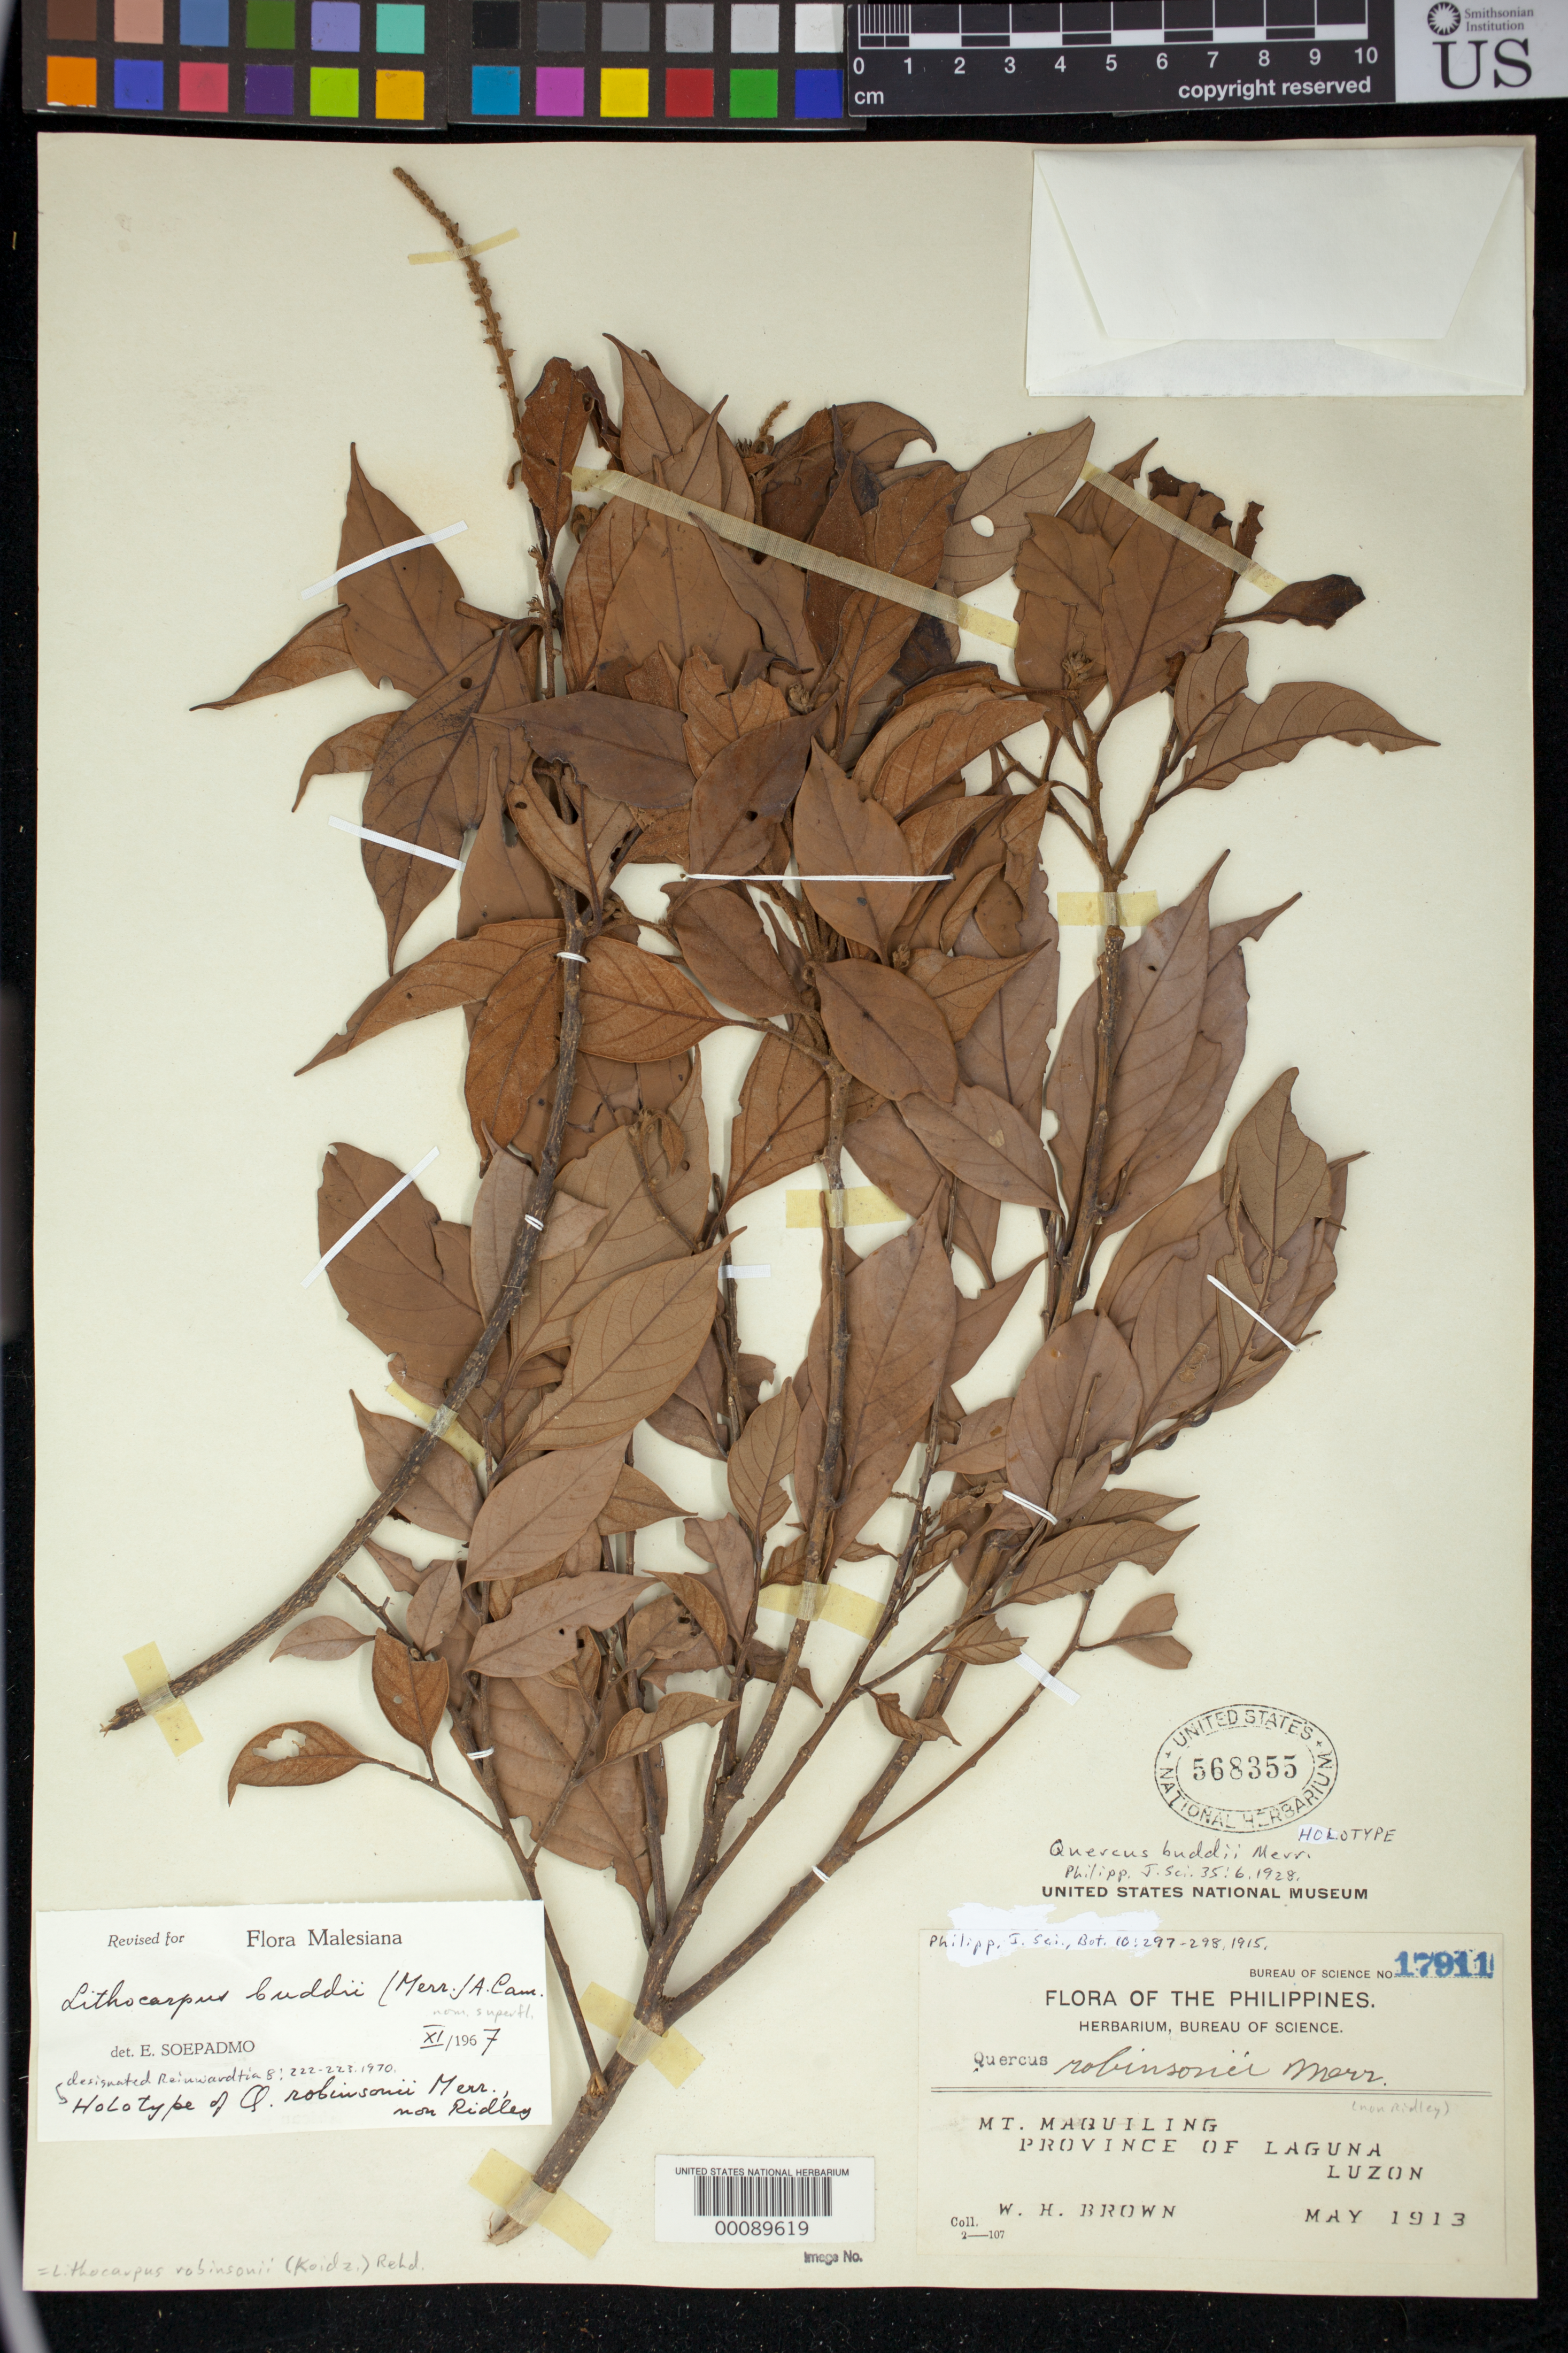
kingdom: Plantae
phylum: Tracheophyta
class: Magnoliopsida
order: Fagales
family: Fagaceae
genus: Quercus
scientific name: Quercus robinsonii Merr., nom. illeg.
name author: Merr.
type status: Lectotype; Type Collection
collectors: W. H. Brown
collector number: Bur. Sci. 17911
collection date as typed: May 1913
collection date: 1913-05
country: Philippines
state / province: Calabarzon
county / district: Laguna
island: Luzon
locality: Mt. Maquiling, province of Laguna, Luzon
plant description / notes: Annotated as "holotype" [=lectotype?] by E. Soepadmo, 1967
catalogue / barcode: US 568355